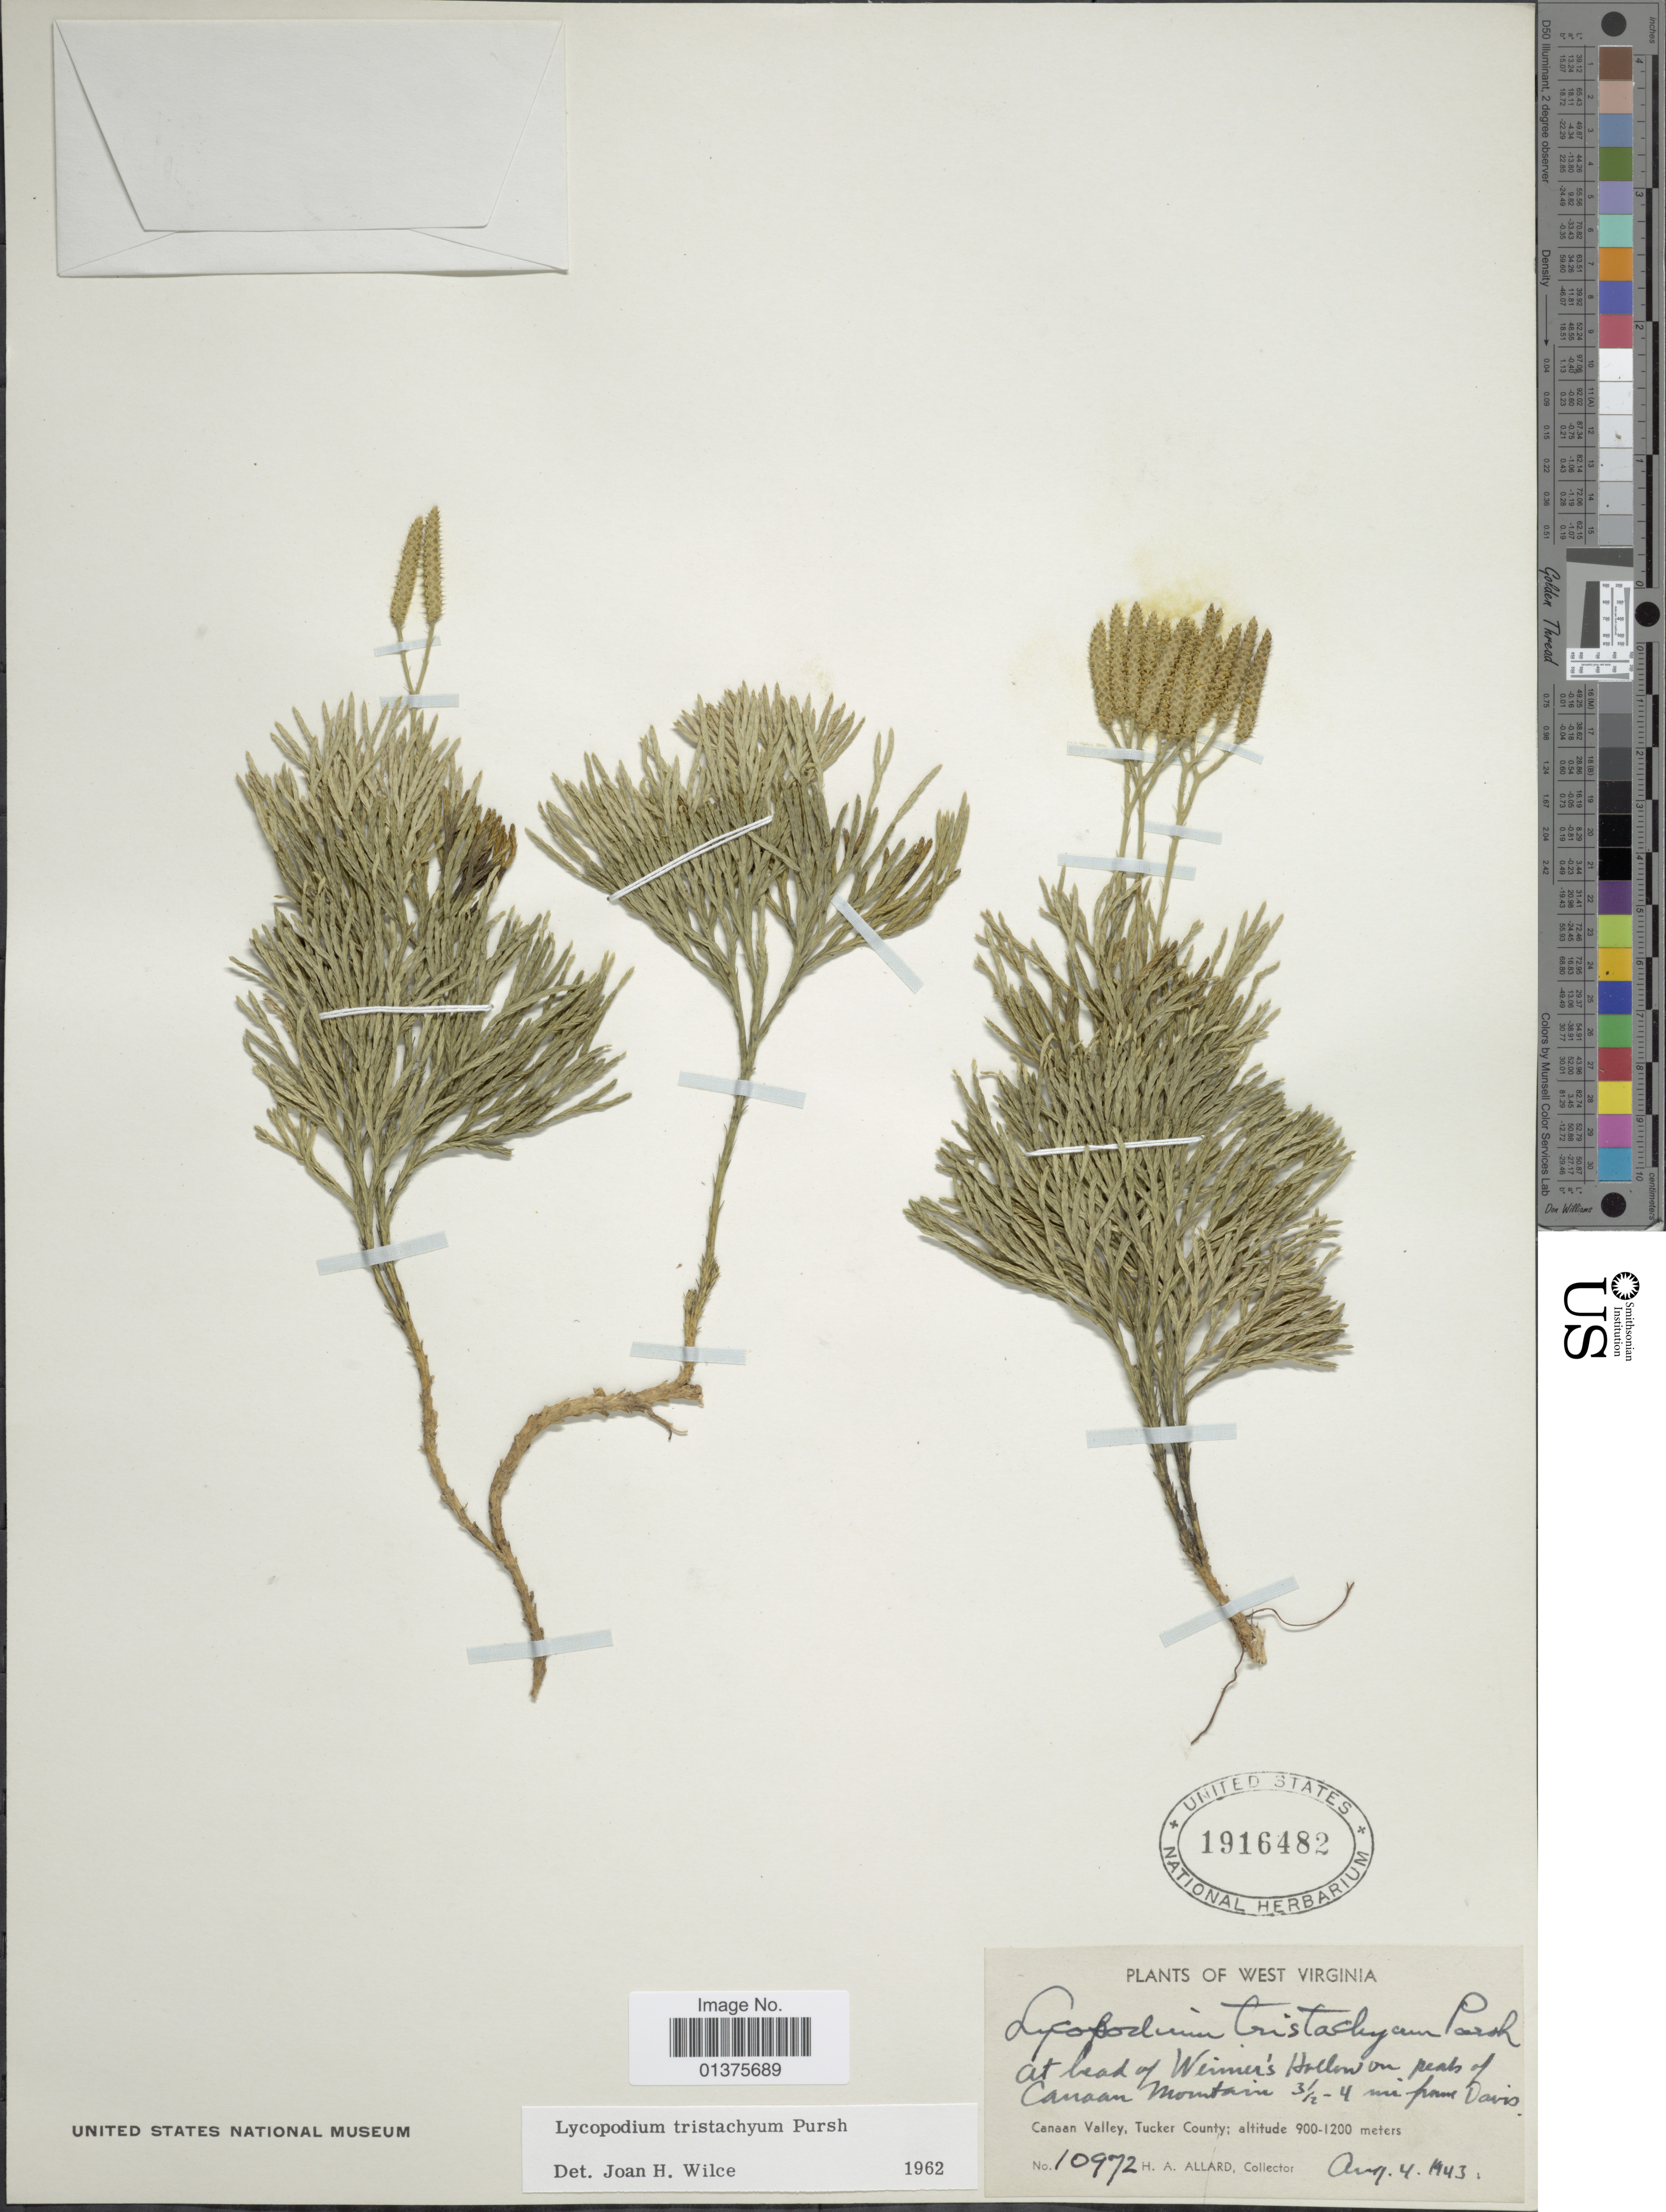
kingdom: Plantae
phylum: Tracheophyta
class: Lycopodiopsida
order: Lycopodiales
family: Lycopodiaceae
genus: Diphasiastrum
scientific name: Diphasiastrum tristachyum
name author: (Pursh) Holub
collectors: H. A. Allard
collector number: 10972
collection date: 1943-08-04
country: United States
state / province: West Virginia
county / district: Tucker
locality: At head of Wimer's Hallon on path of Canaan Mountain 3 1/2 -4 mi from Daves, Canaan Valley, Tucker County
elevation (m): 900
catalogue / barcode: US 1916482